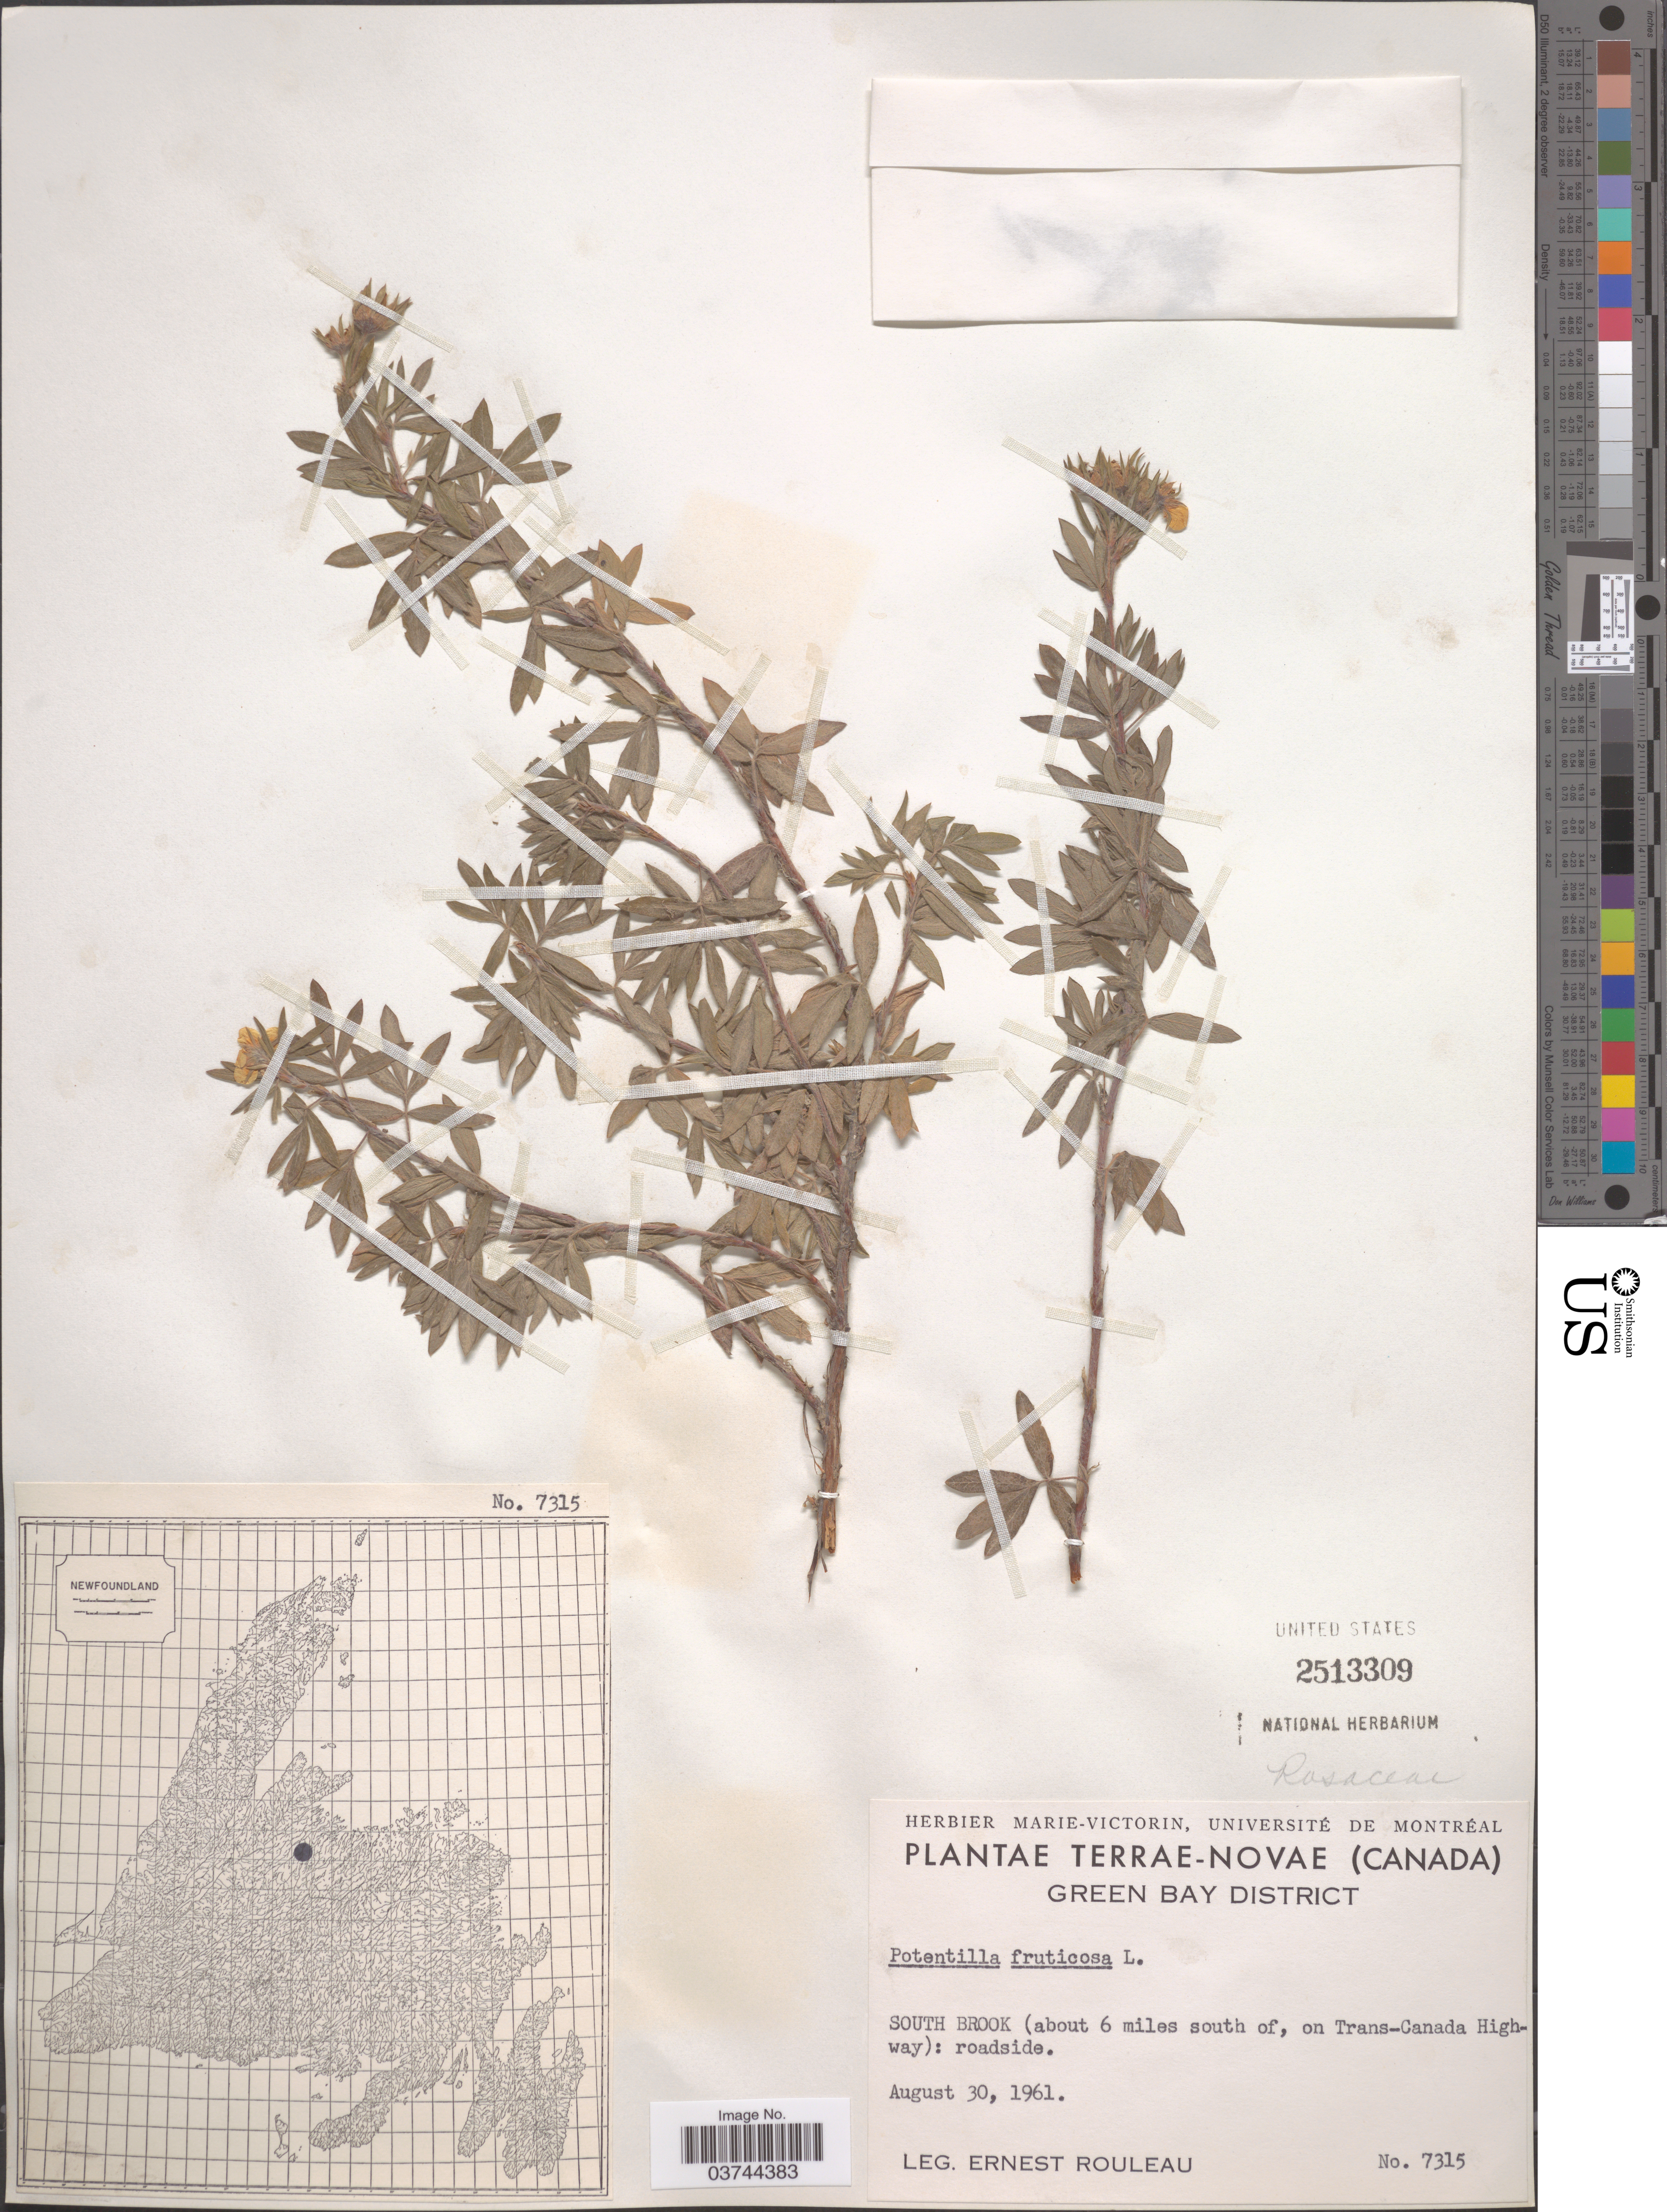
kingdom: Plantae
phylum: Tracheophyta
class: Magnoliopsida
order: Rosales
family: Rosaceae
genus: Dasiphora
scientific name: Dasiphora fruticosa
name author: (L.) Rydb.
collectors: E. Rouleau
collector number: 7315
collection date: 1961-08-30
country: Canada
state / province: Newfoundland and Labrador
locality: Terræ-Novæ, Green Bay District. South Brook (about 6 miles south of, on Trans-Canada Highway): roadside.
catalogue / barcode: US 2513309